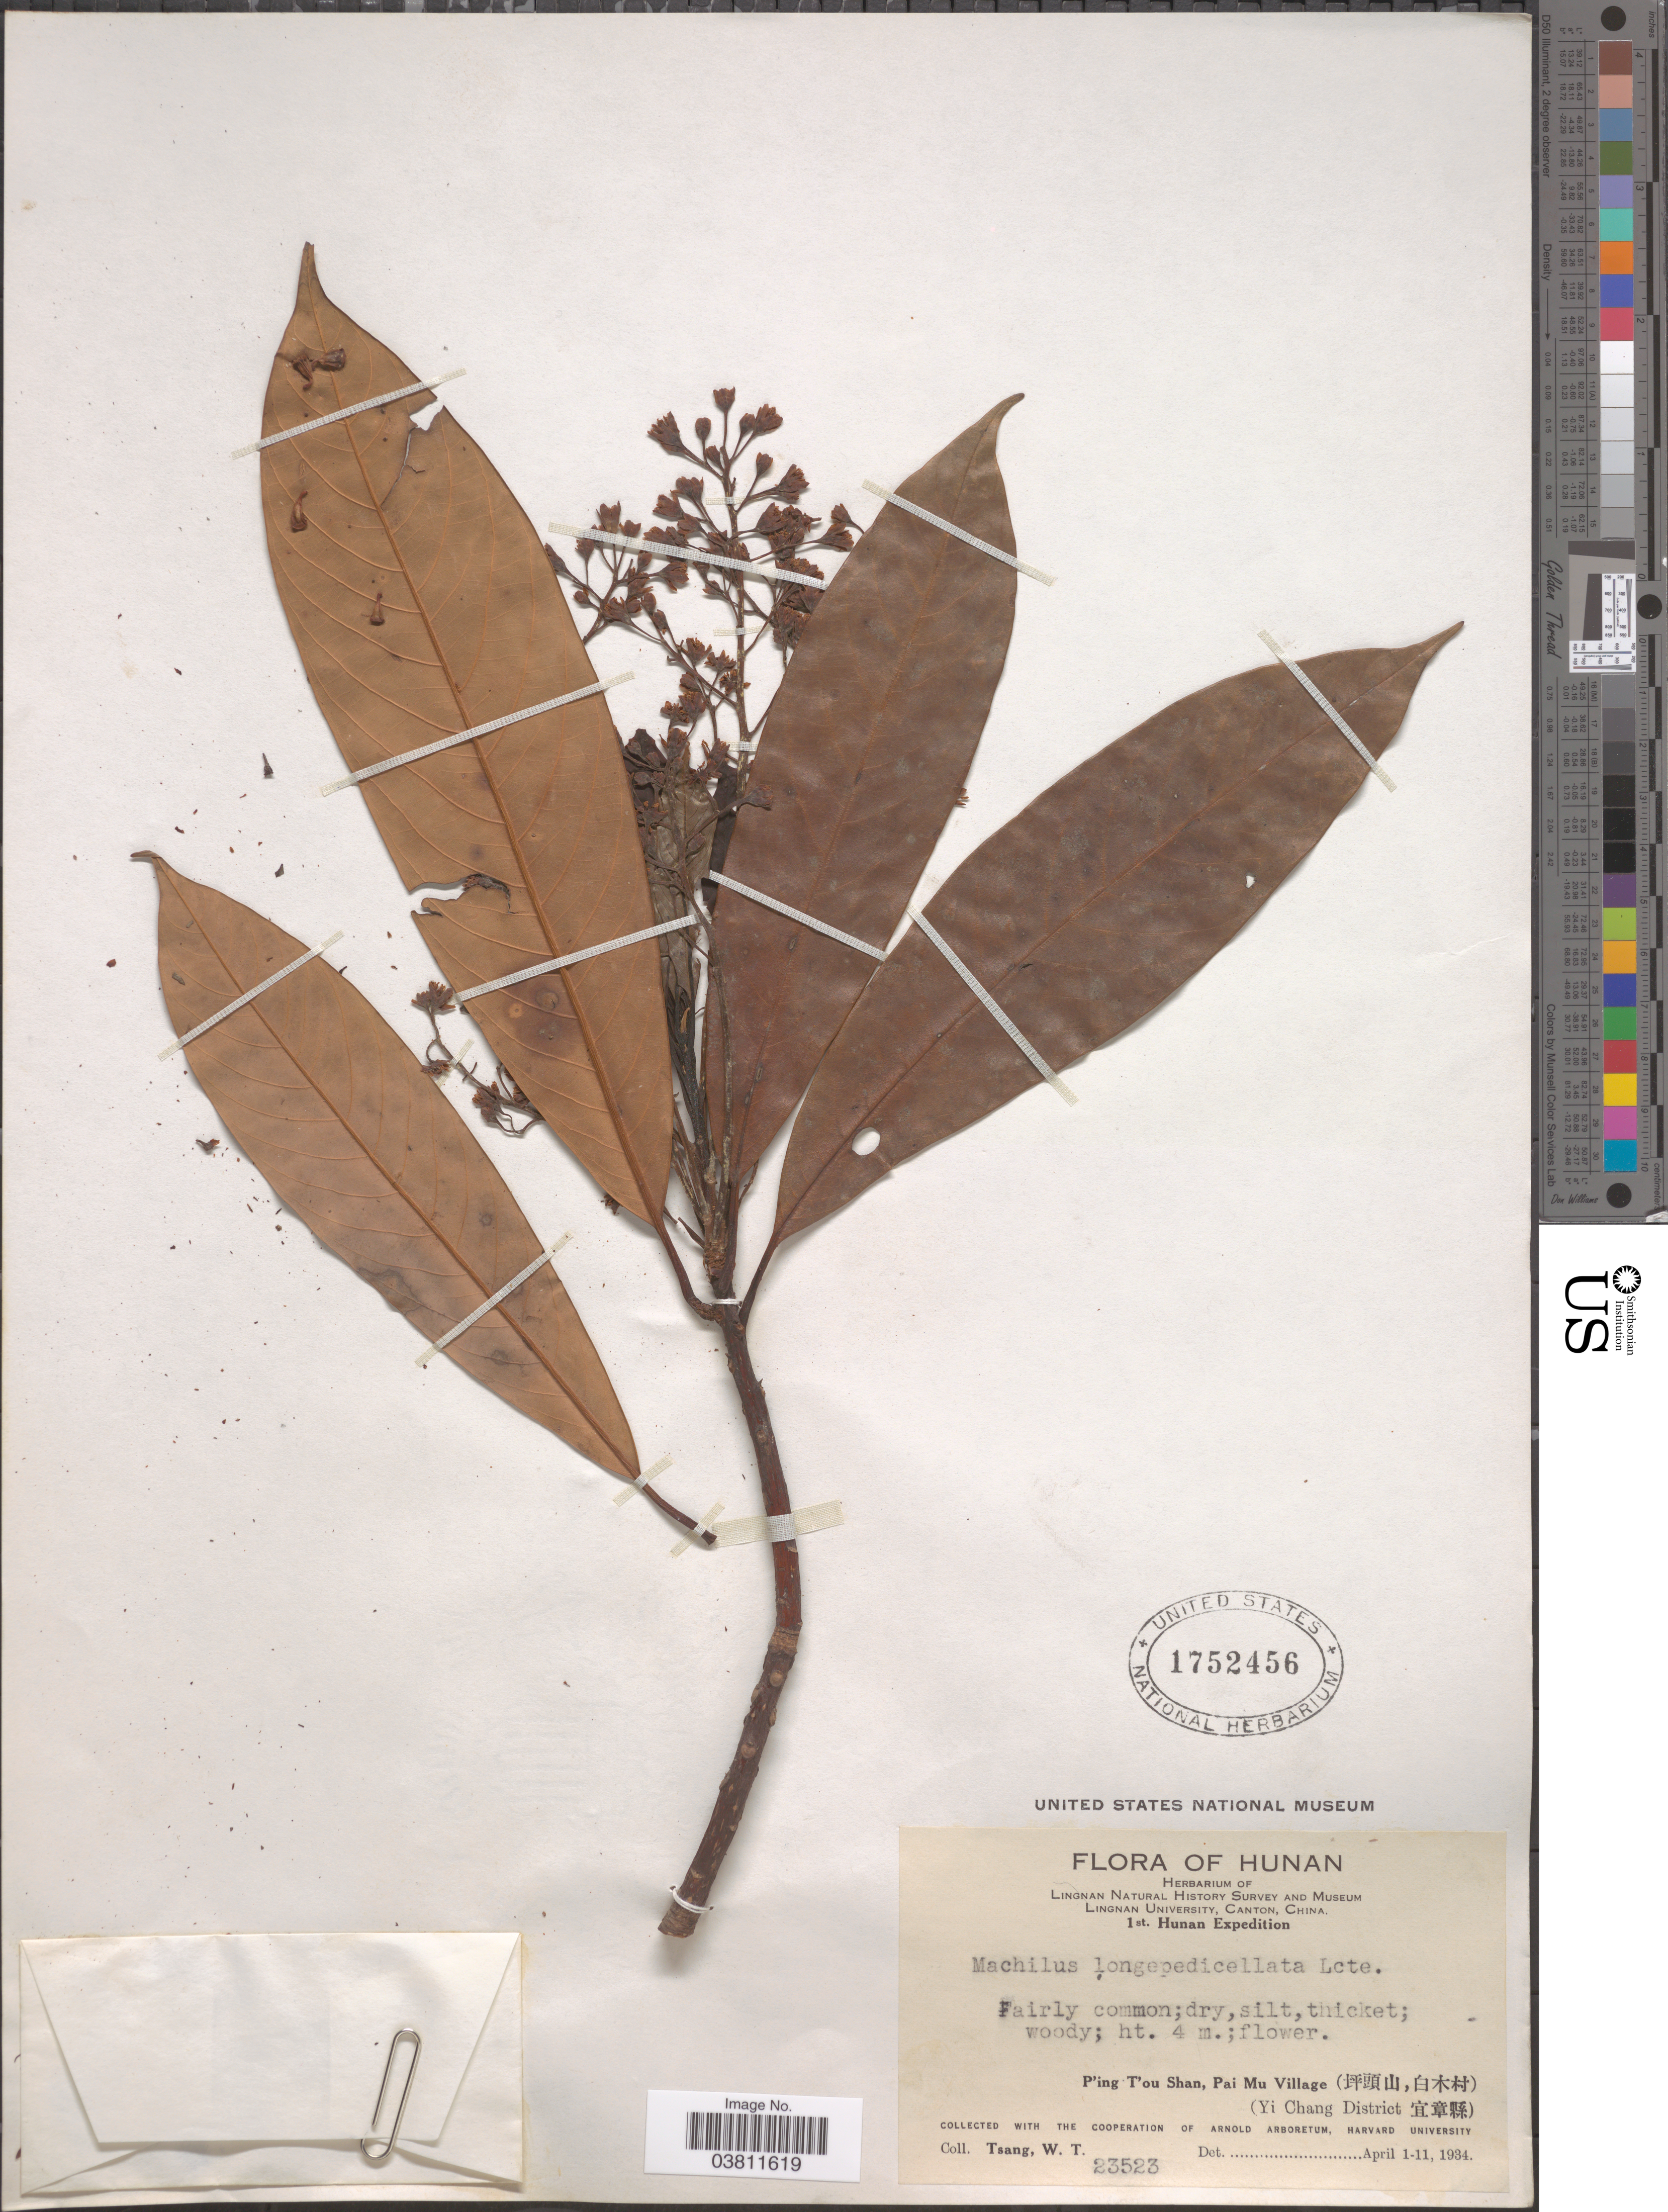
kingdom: Plantae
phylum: Tracheophyta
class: Magnoliopsida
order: Laurales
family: Lauraceae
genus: Machilus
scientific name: Machilus longipedicellata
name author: S.K. Lee & F.N. Wei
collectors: W. T. Tsang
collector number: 23523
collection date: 1934-04-01/1934-04-11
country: China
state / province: Hunan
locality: P'ing T'ou Shan, Pai Mu Village (X). (Yi Chang District X).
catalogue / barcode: US 1752456